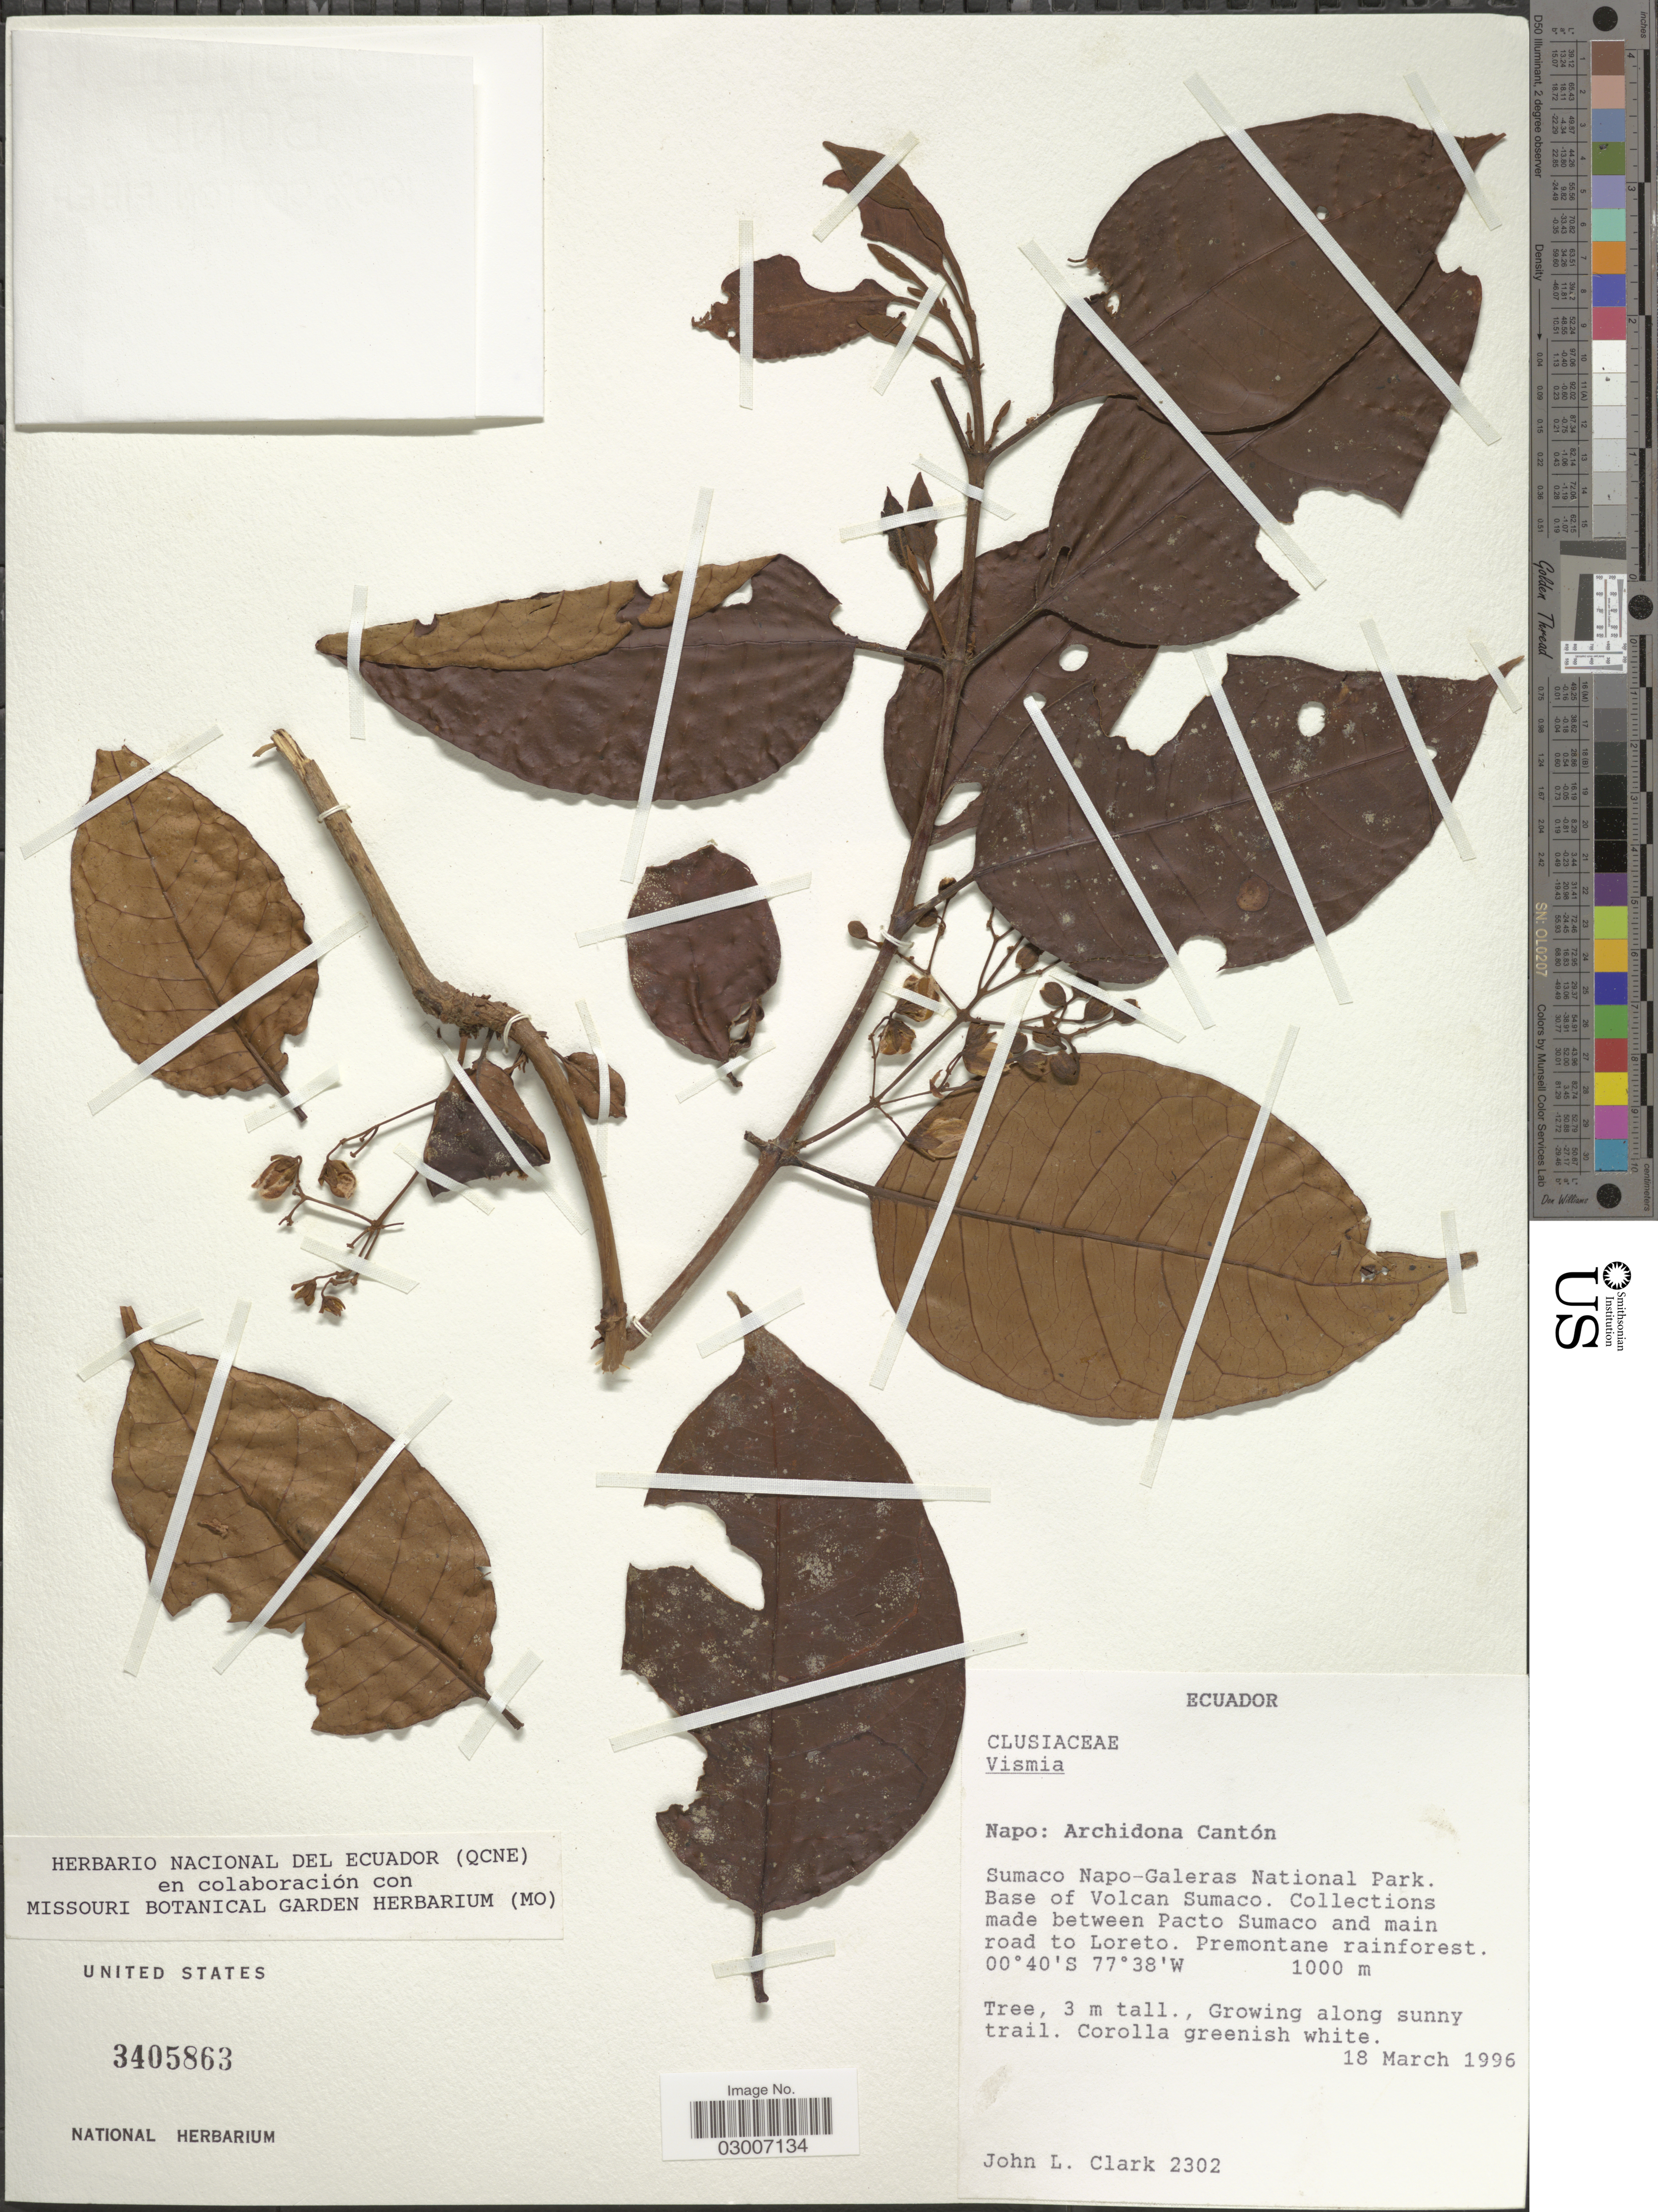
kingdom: Plantae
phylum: Tracheophyta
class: Magnoliopsida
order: Malpighiales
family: Hypericaceae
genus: Vismia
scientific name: Vismia sp.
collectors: J. L. Clark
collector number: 2302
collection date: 1996-03-18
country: Ecuador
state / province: Napo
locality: Archidona Cantón. Sumaco Napo-Galeras National Park. Base of Volcan Sumaco. Collections made between Pacto Sumaco and main road to Loreto.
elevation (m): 1000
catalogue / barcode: US 3405863